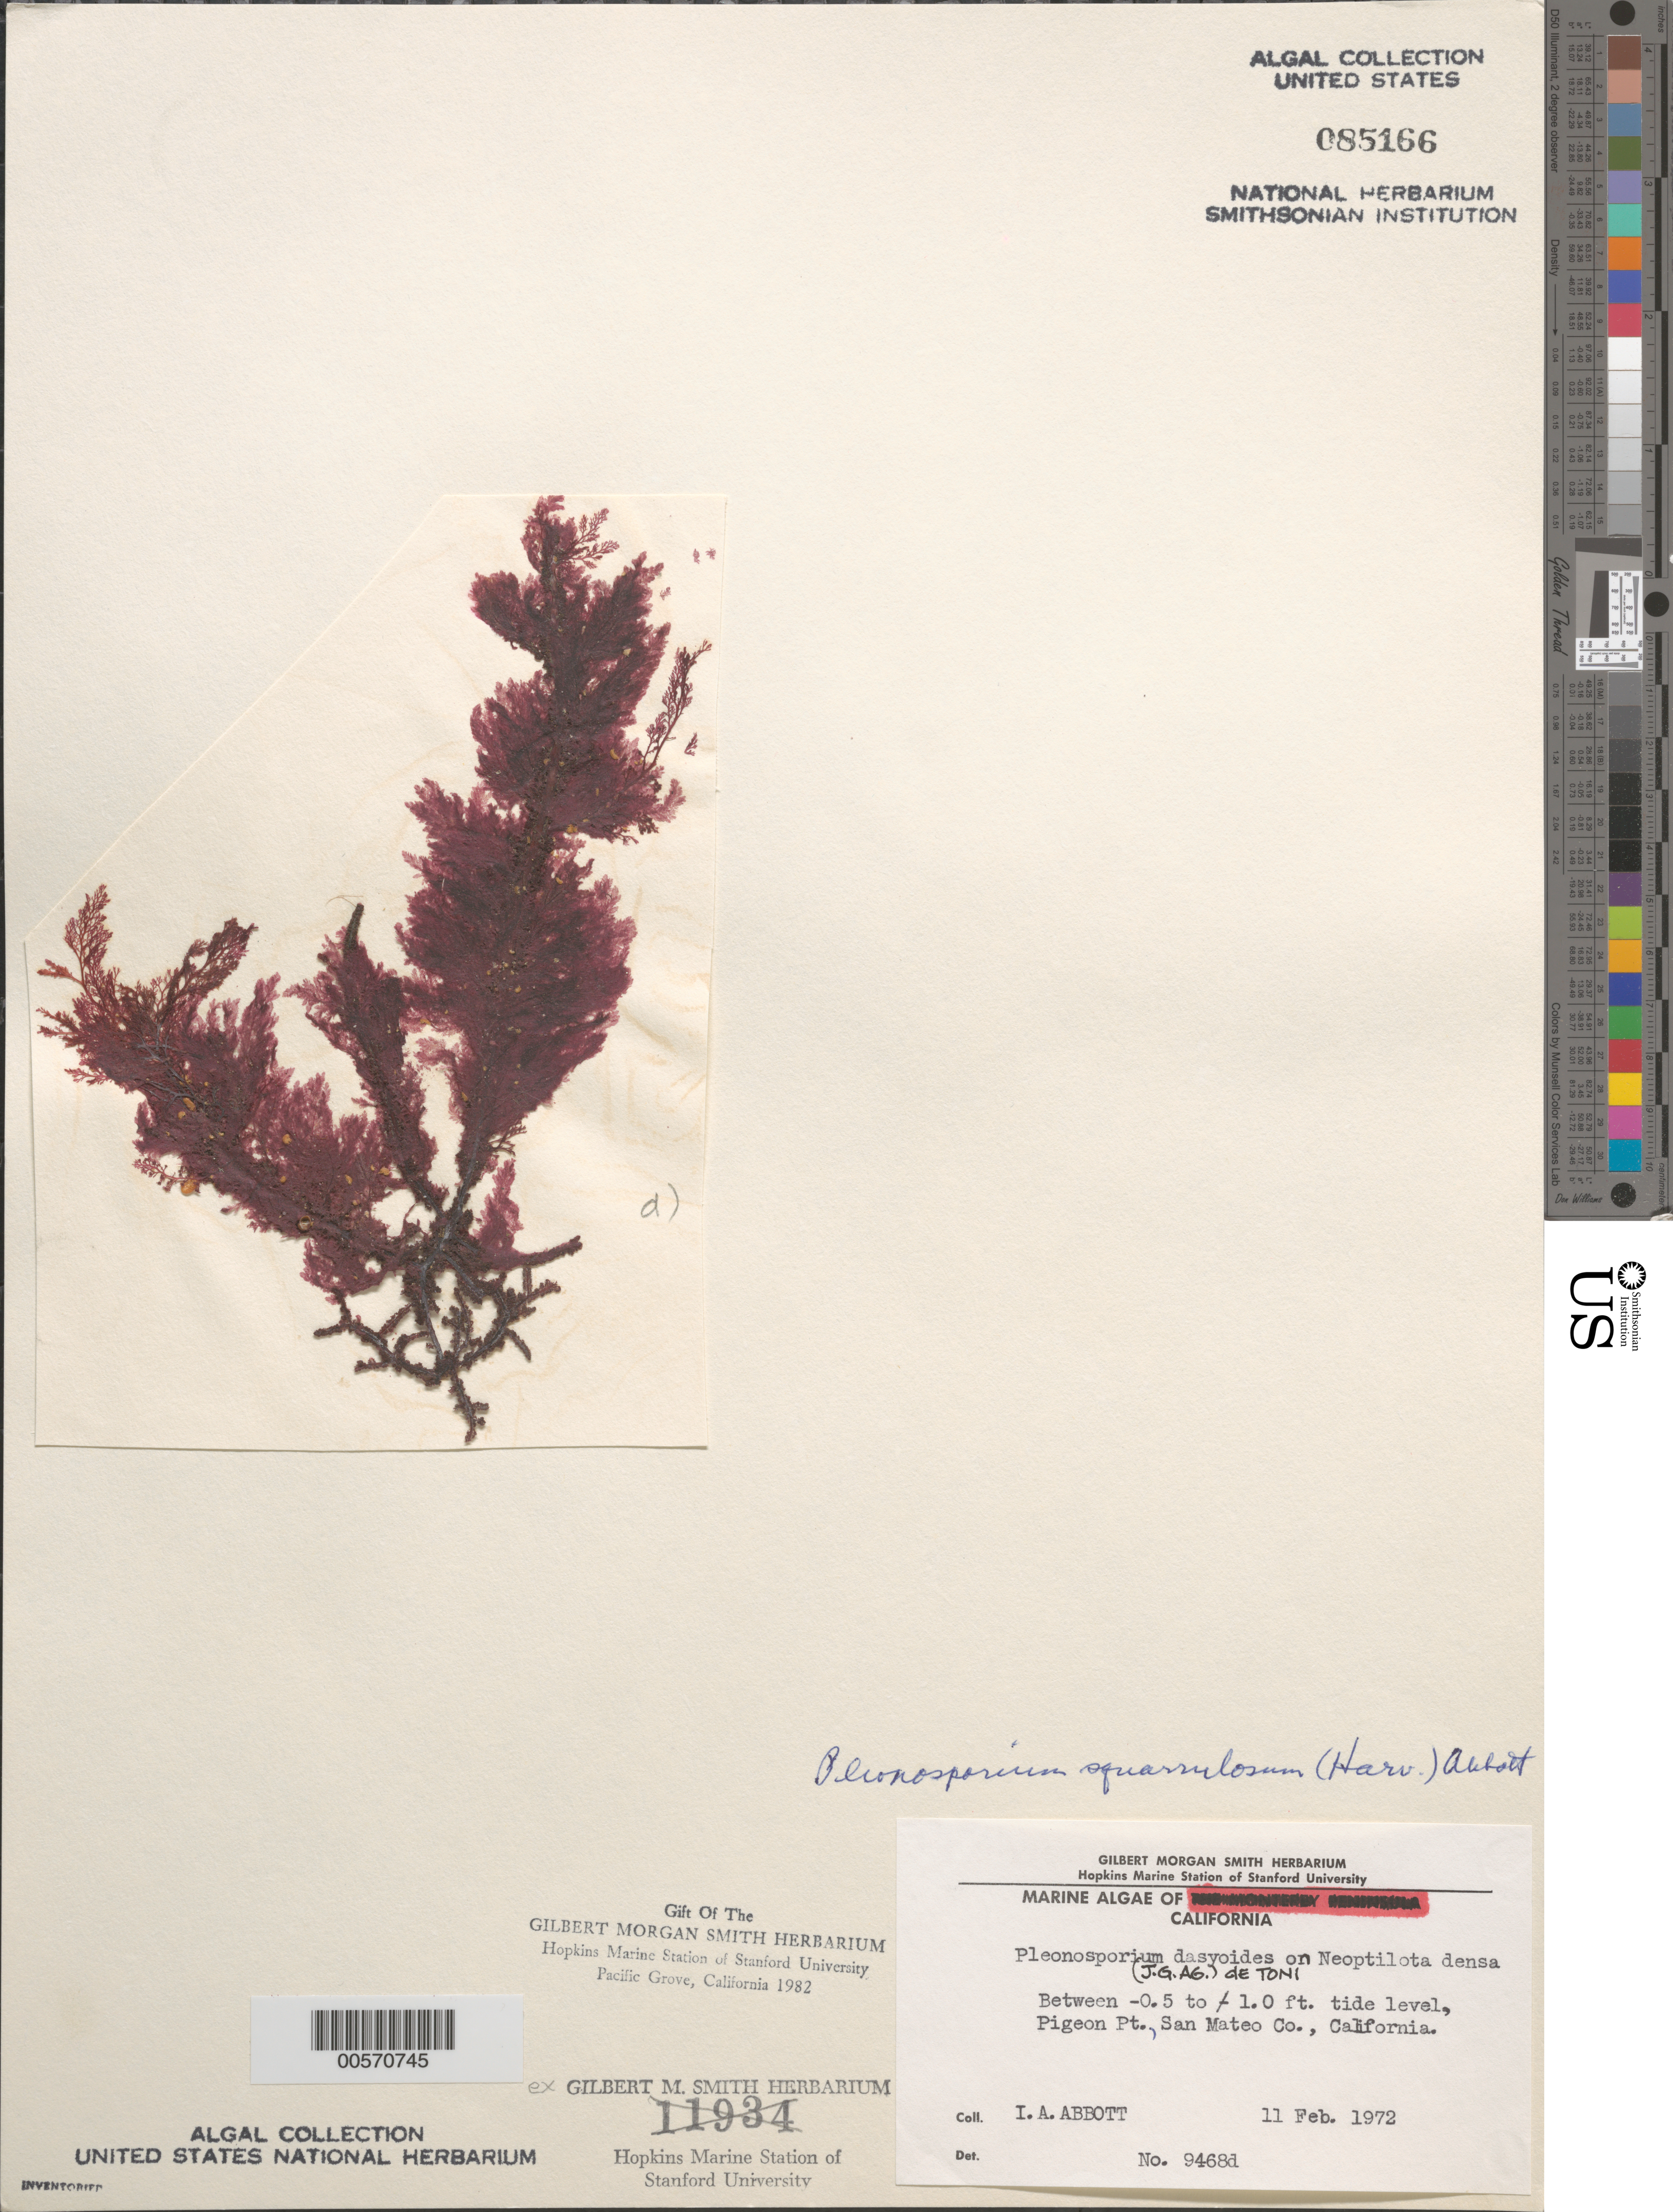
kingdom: Plantae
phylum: Rhodophyta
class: Florideophyceae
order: Ceramiales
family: Wrangeliaceae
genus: Pleonosporium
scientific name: Pleonosporium squarrulosum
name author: (Harv.) I.A. Abbott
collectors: I. A. Abbott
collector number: IAA 9468d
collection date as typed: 11 Feb 1972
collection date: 1972-02-11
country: United States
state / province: California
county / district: San Mateo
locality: Pigeon Point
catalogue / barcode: US 85166